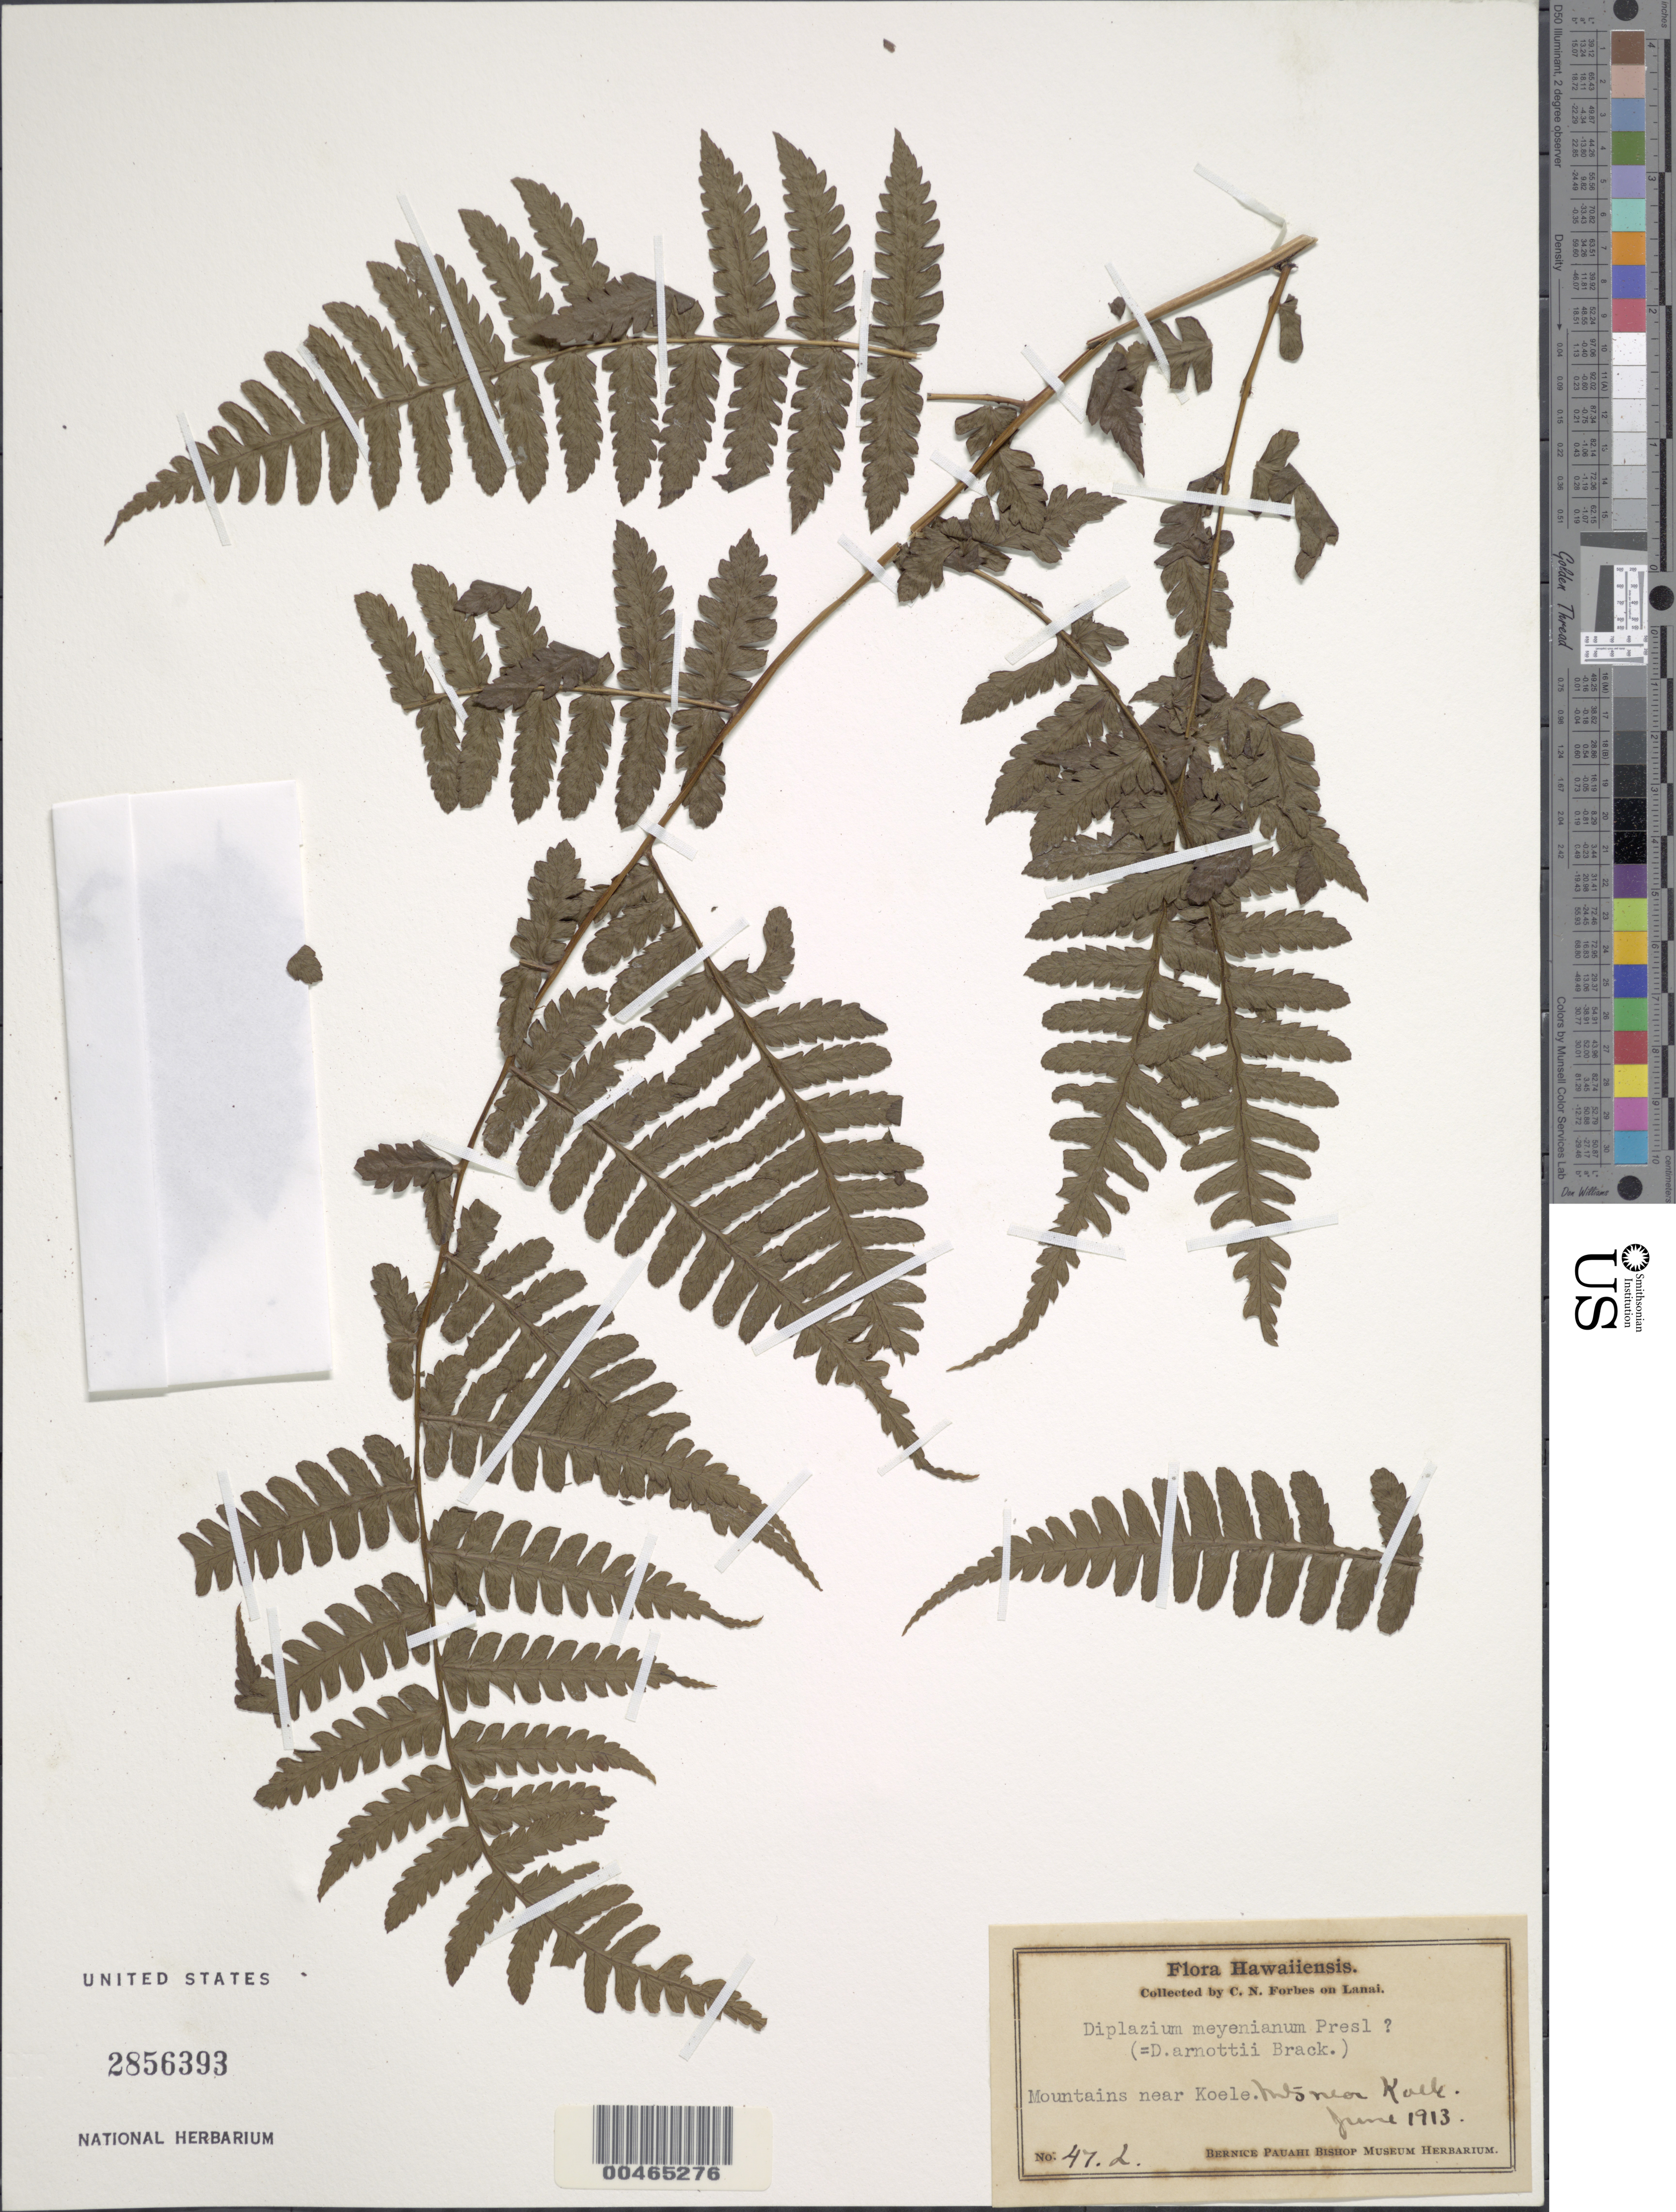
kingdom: Plantae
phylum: Tracheophyta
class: Polypodiopsida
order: Polypodiales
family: Athyriaceae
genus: Diplazium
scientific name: Diplazium arnottii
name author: Brack.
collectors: C. N. Forbes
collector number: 47.L.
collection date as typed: Jun 1913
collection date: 1913-06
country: United States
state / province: Hawaii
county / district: Maui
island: Lana'i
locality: Mountains near Koele, Lanai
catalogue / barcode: US 2856393